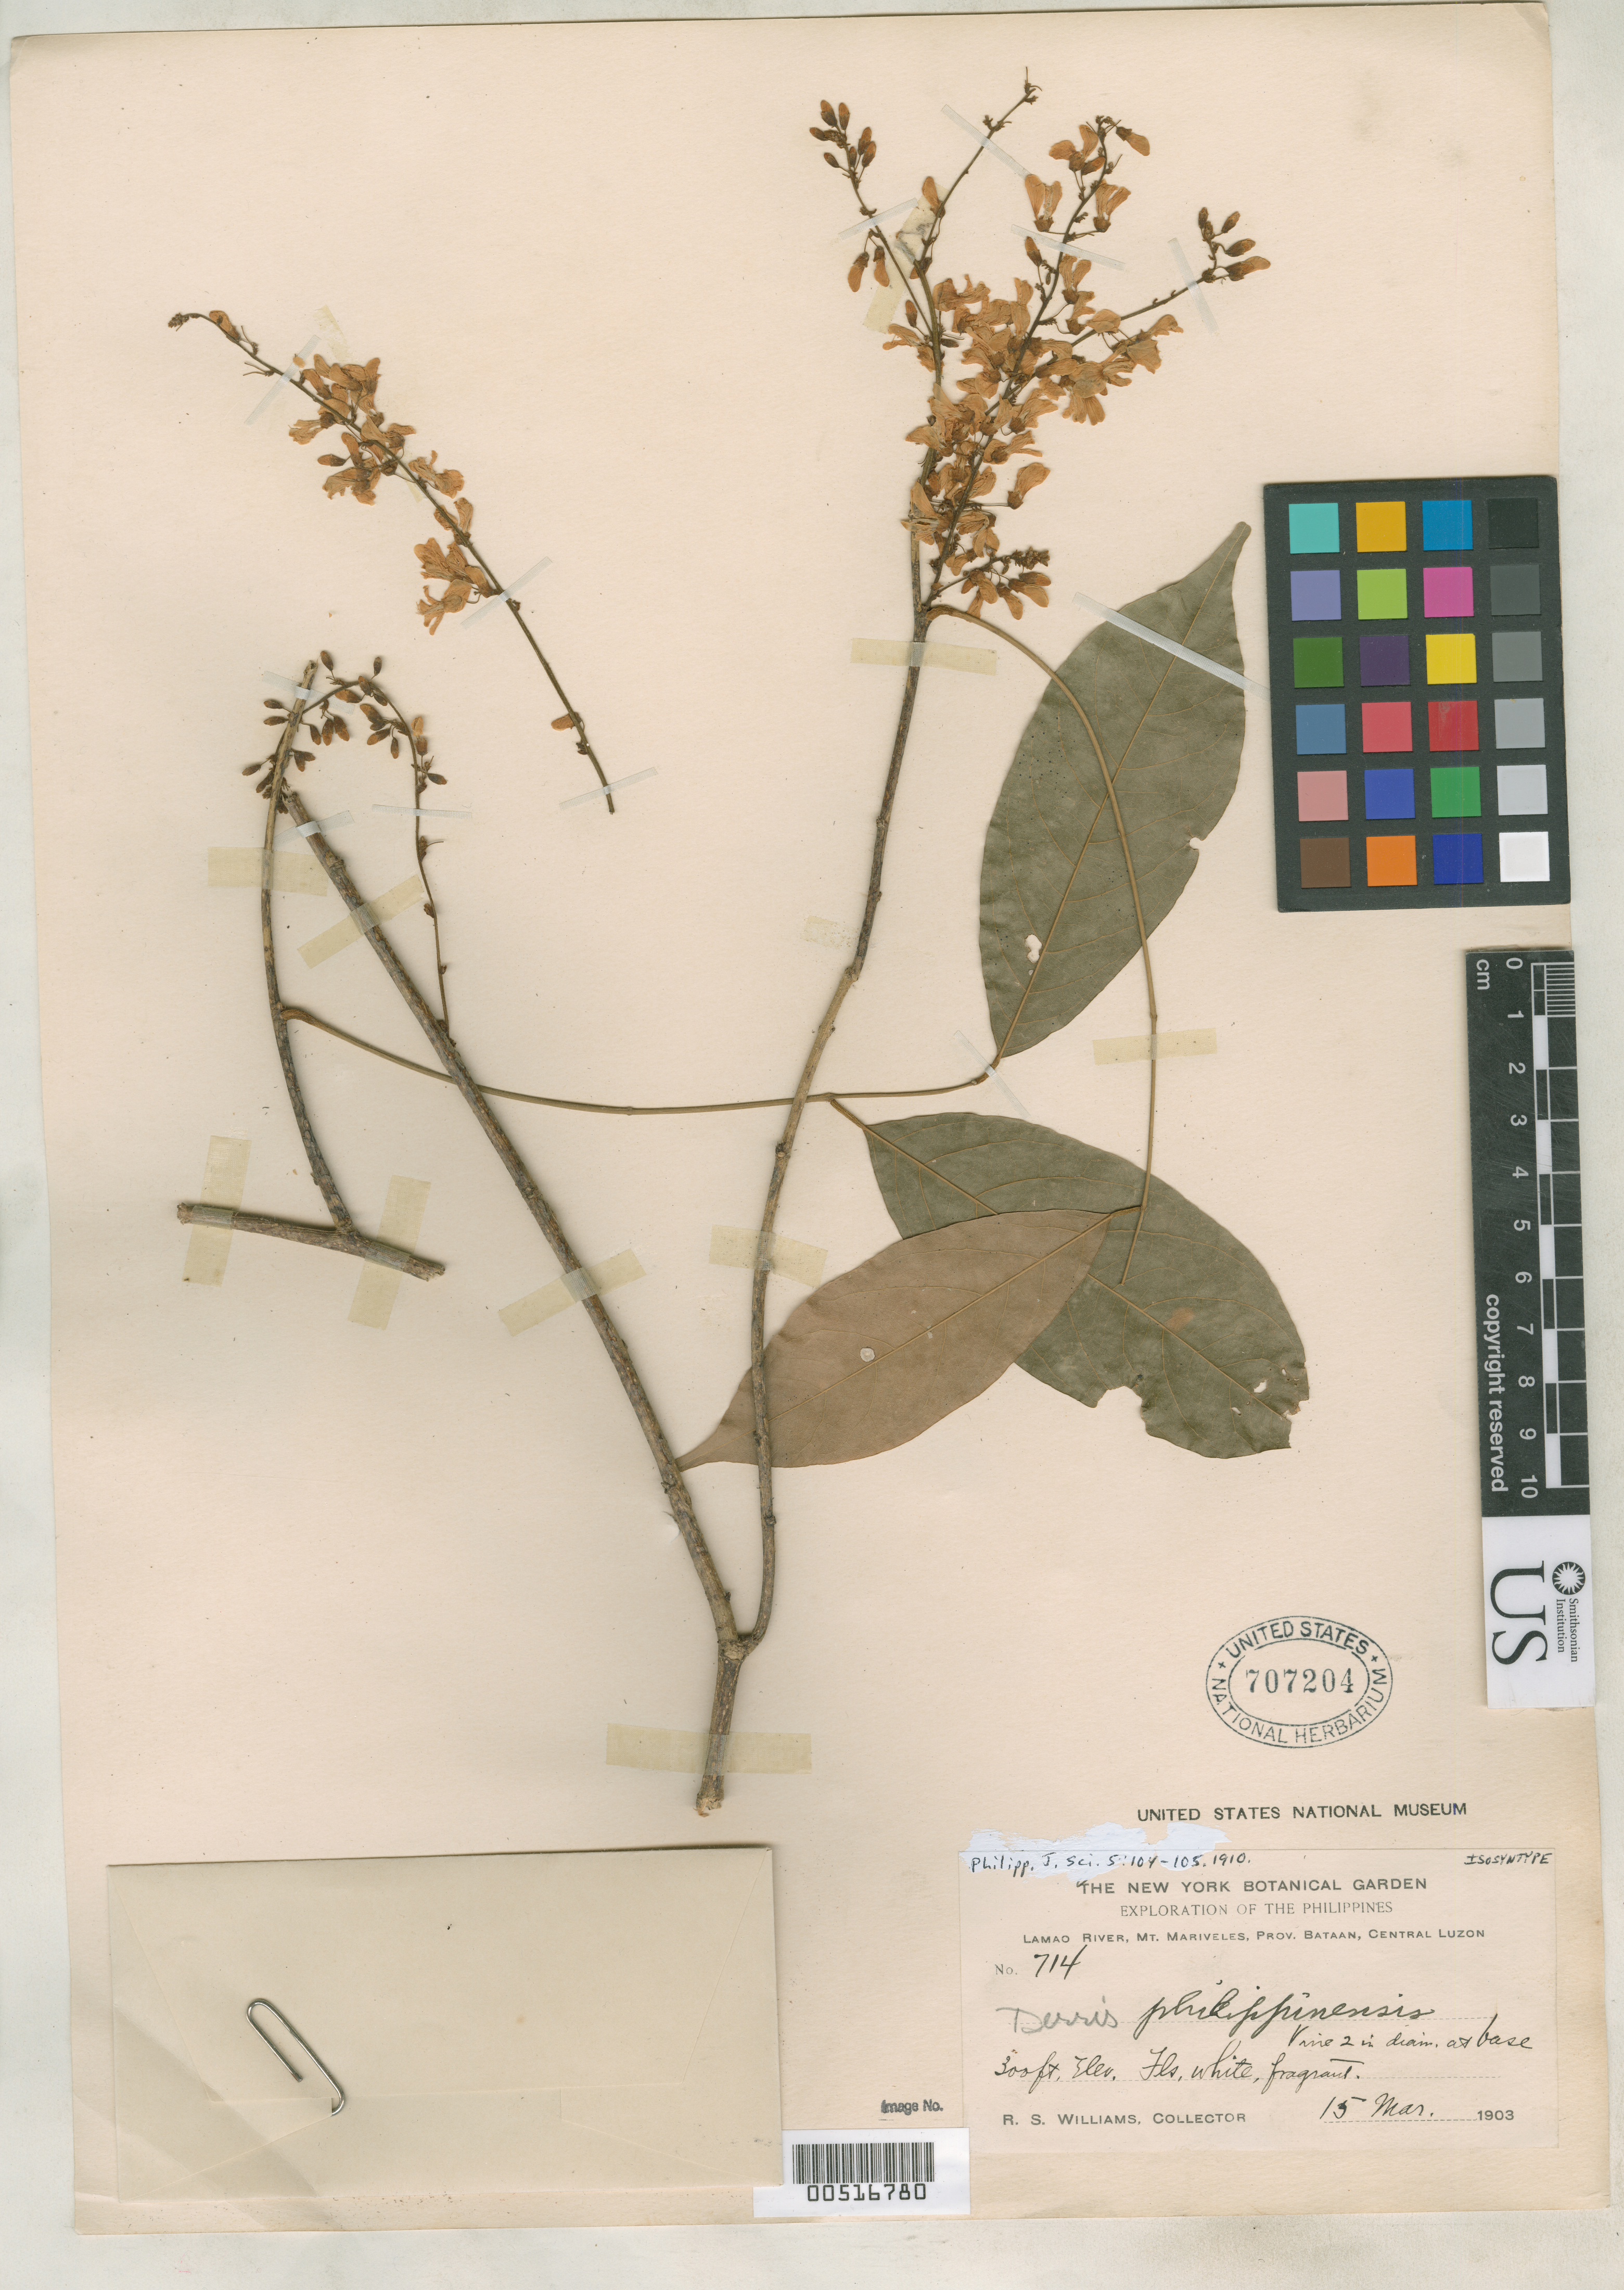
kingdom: Plantae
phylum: Tracheophyta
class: Magnoliopsida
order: Fabales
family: Fabaceae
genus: Derris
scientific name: Derris philippinensis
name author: Merr.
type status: Isosyntype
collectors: R. S. Williams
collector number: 714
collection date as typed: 15 Mar 1903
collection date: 1903-03-15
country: Philippines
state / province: Central Luzon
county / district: Bataan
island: Luzon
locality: Lamao River, Mt Mariveles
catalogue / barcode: US 707204